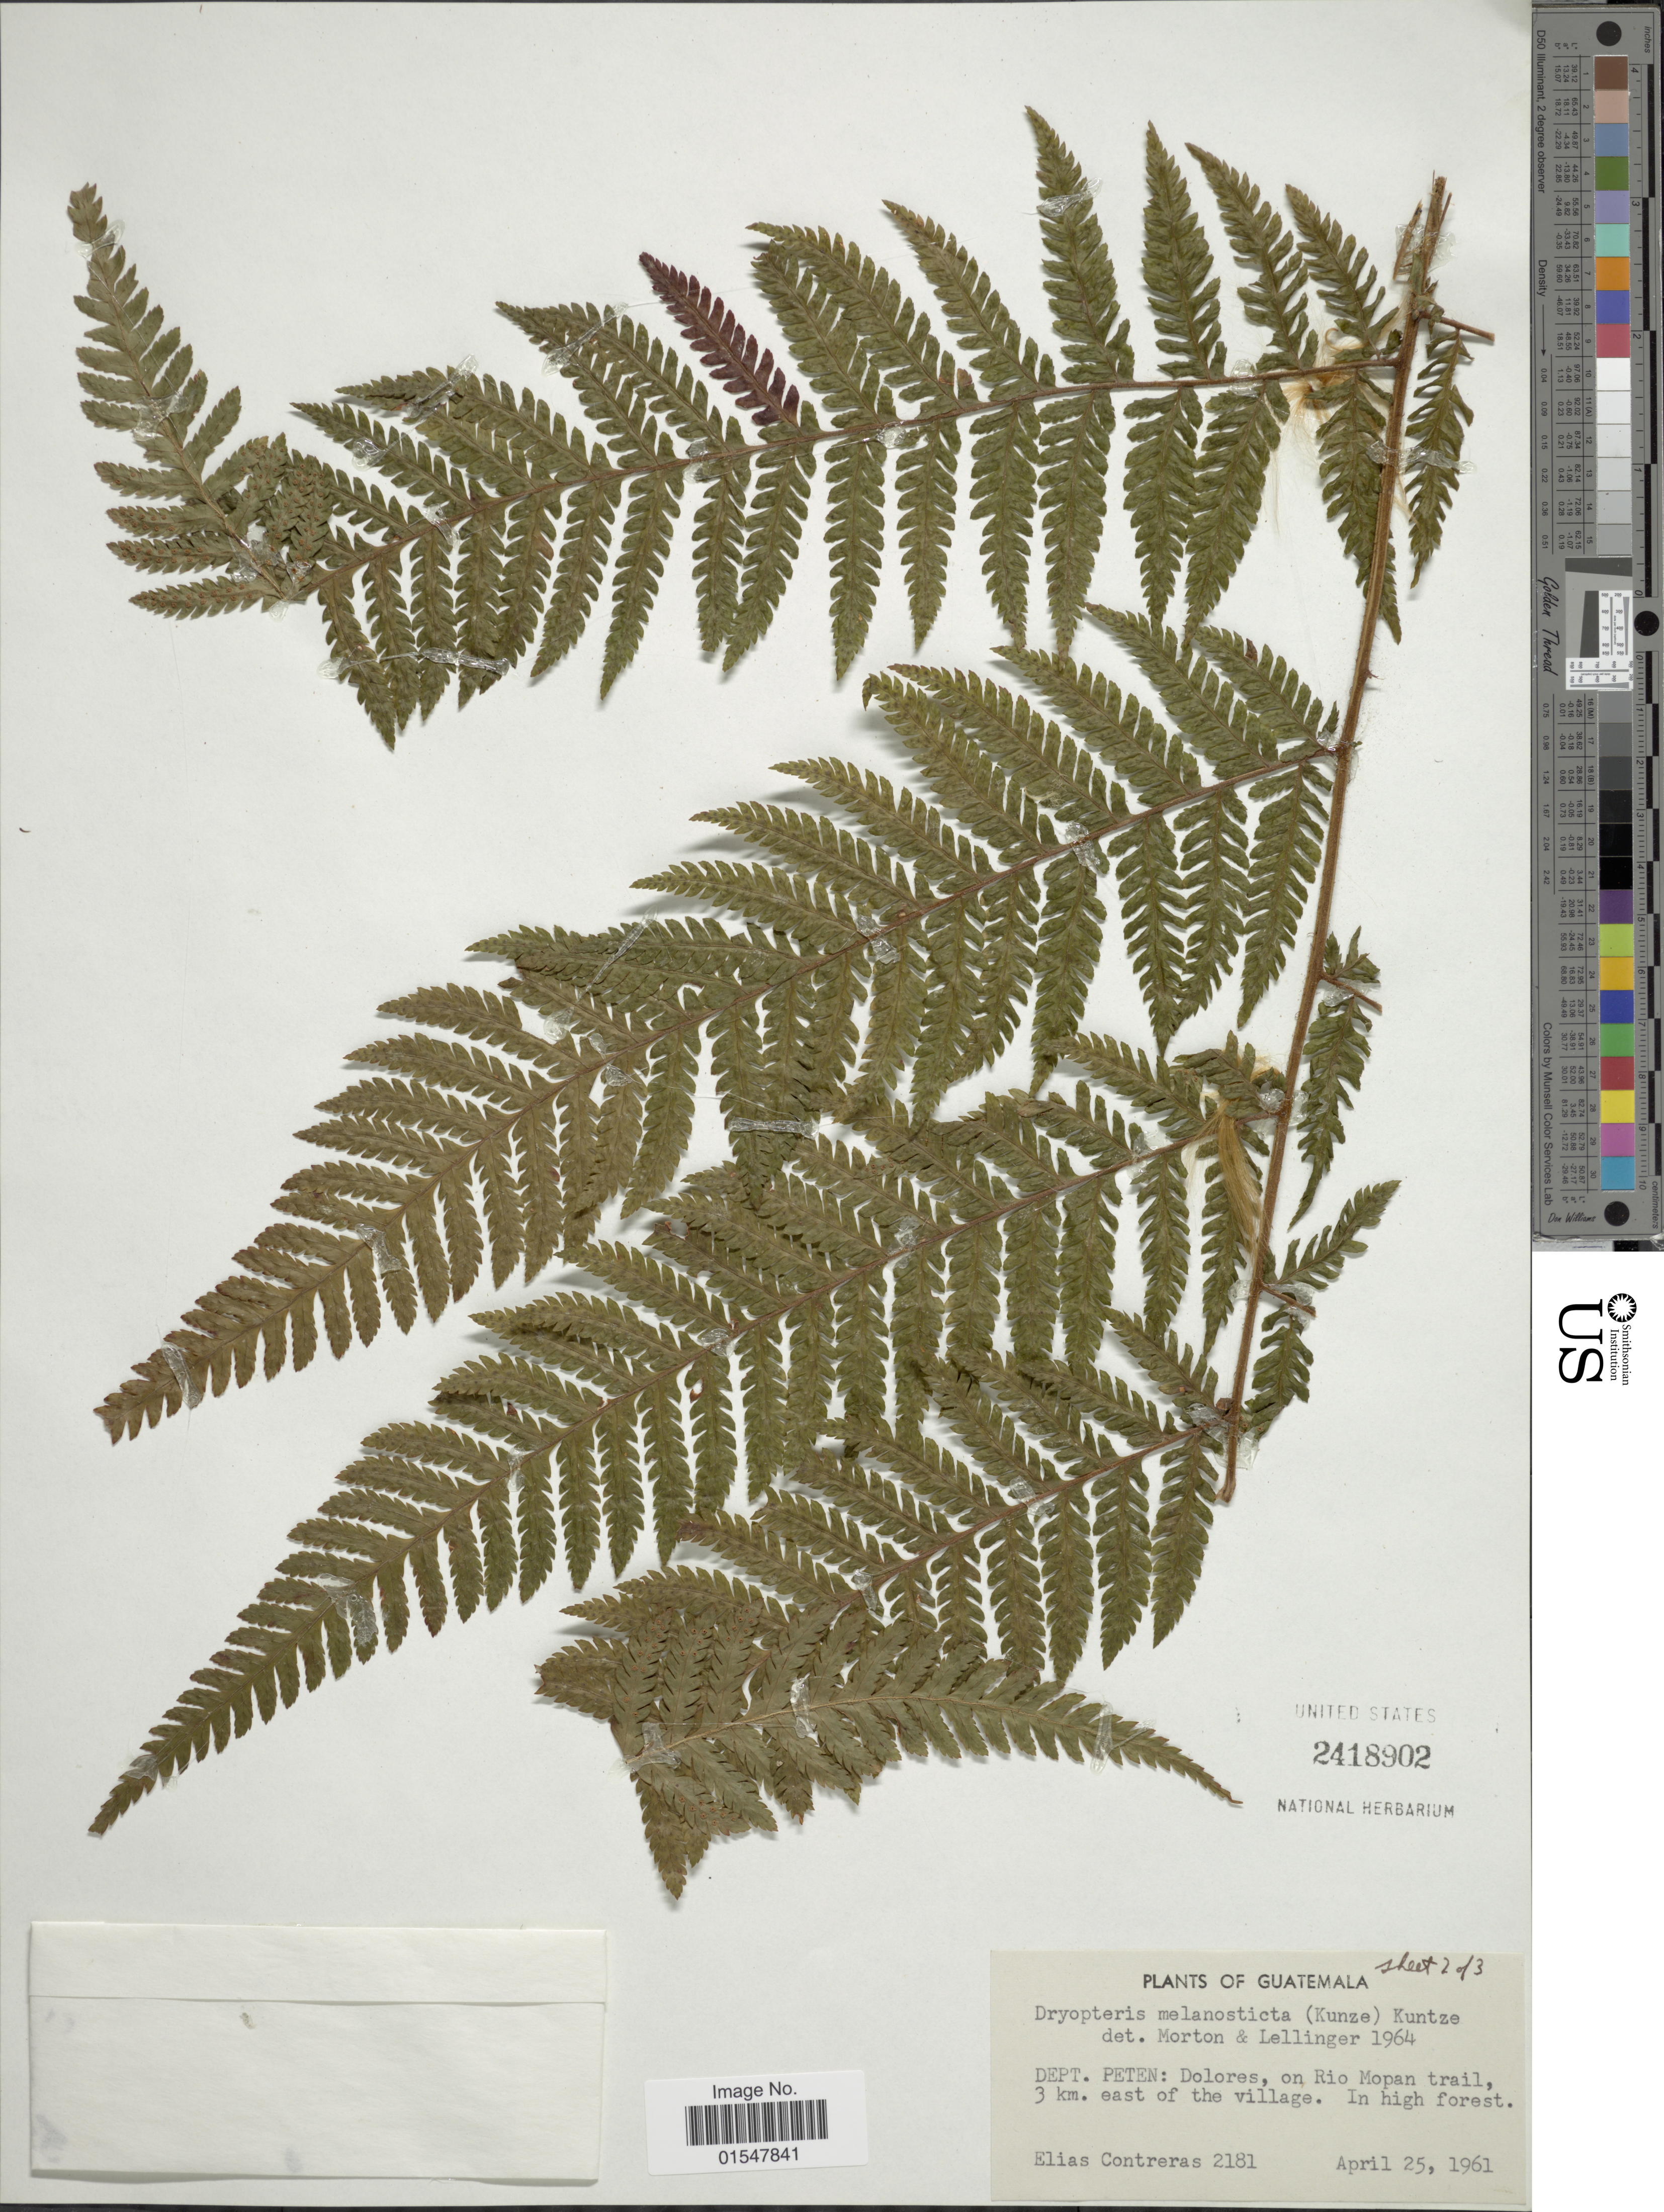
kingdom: Plantae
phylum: Tracheophyta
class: Polypodiopsida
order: Polypodiales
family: Dryopteridaceae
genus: Ctenitis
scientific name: Ctenitis melanosticta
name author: (Kunze) Copel.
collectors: E. Contreras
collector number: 2181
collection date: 1961-04-25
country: Guatemala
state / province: El Petén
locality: Guatemala, Department of Peten: Dolores, on Rio Mopan trail, 3 km. east of the village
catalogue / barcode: US 2418902